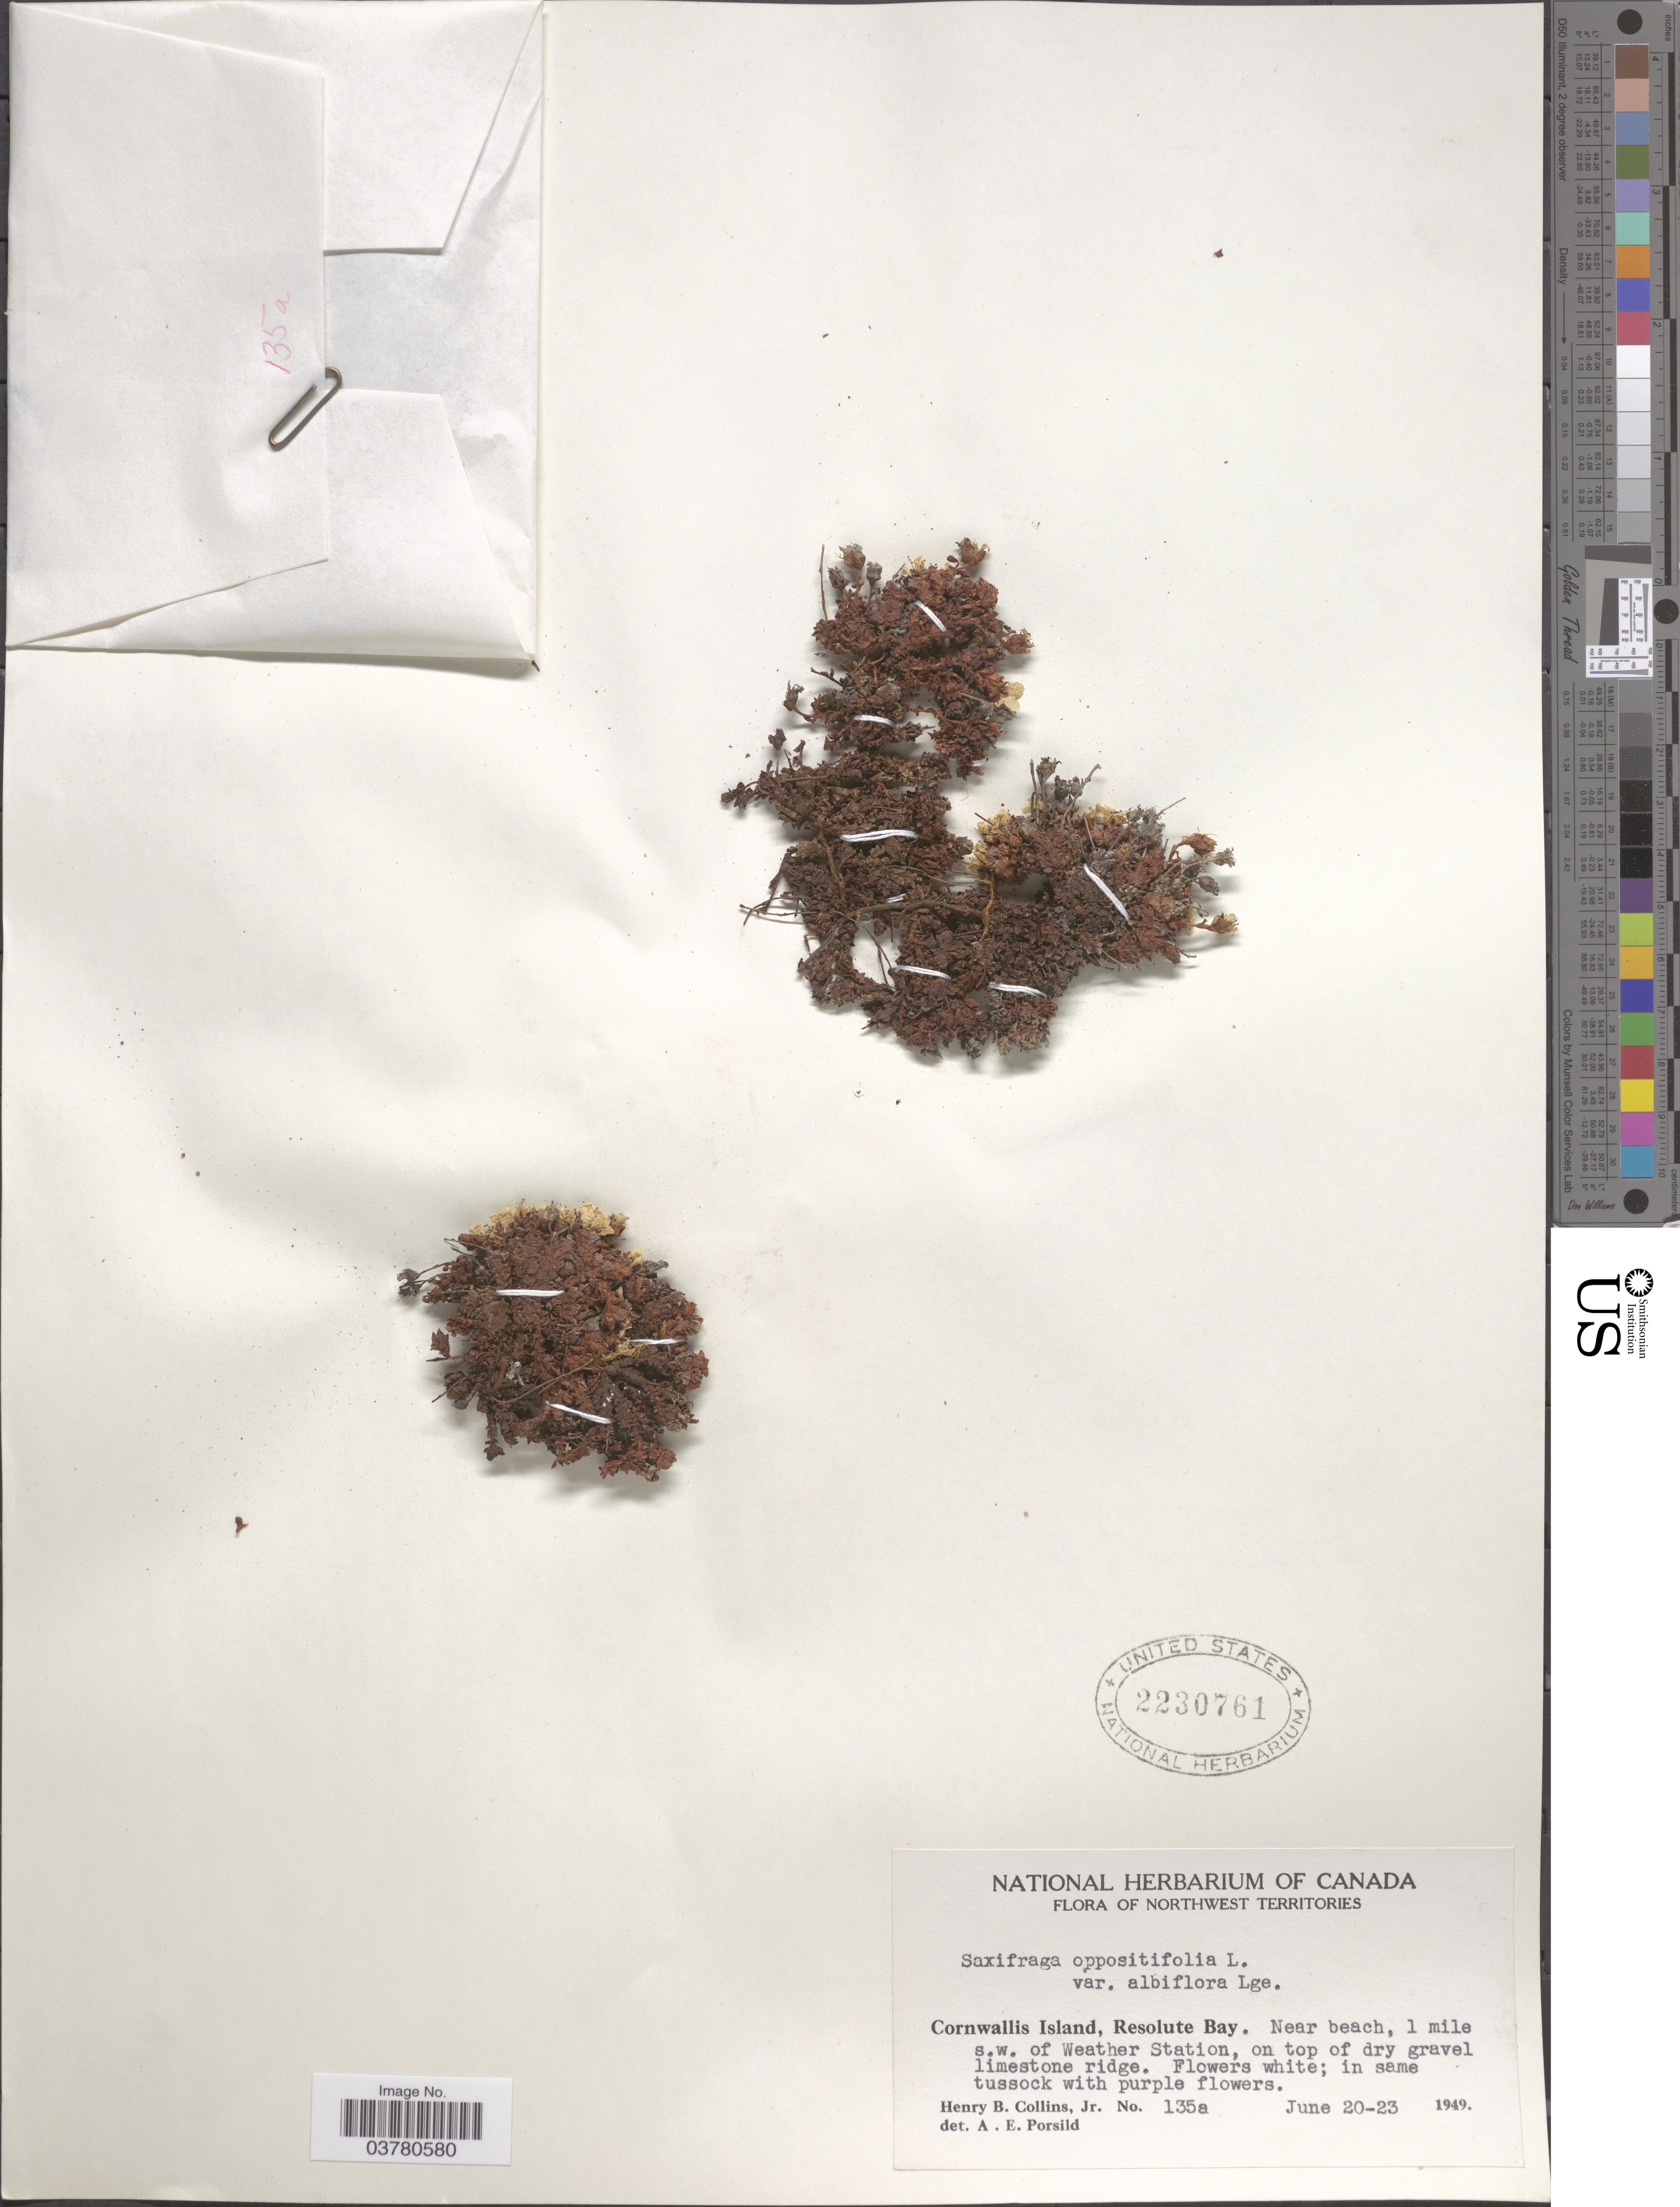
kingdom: Plantae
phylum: Tracheophyta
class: Magnoliopsida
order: Saxifragales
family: Saxifragaceae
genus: Saxifraga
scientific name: Saxifraga oppositifolia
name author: L.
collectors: H. Collins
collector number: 135a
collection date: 1949-06-20/1949-06-23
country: Canada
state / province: Nunavut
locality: Cornwallis Island, Resolute Bay. Near beach, 1 mile s.w. of Weather Station.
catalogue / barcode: US 2230761